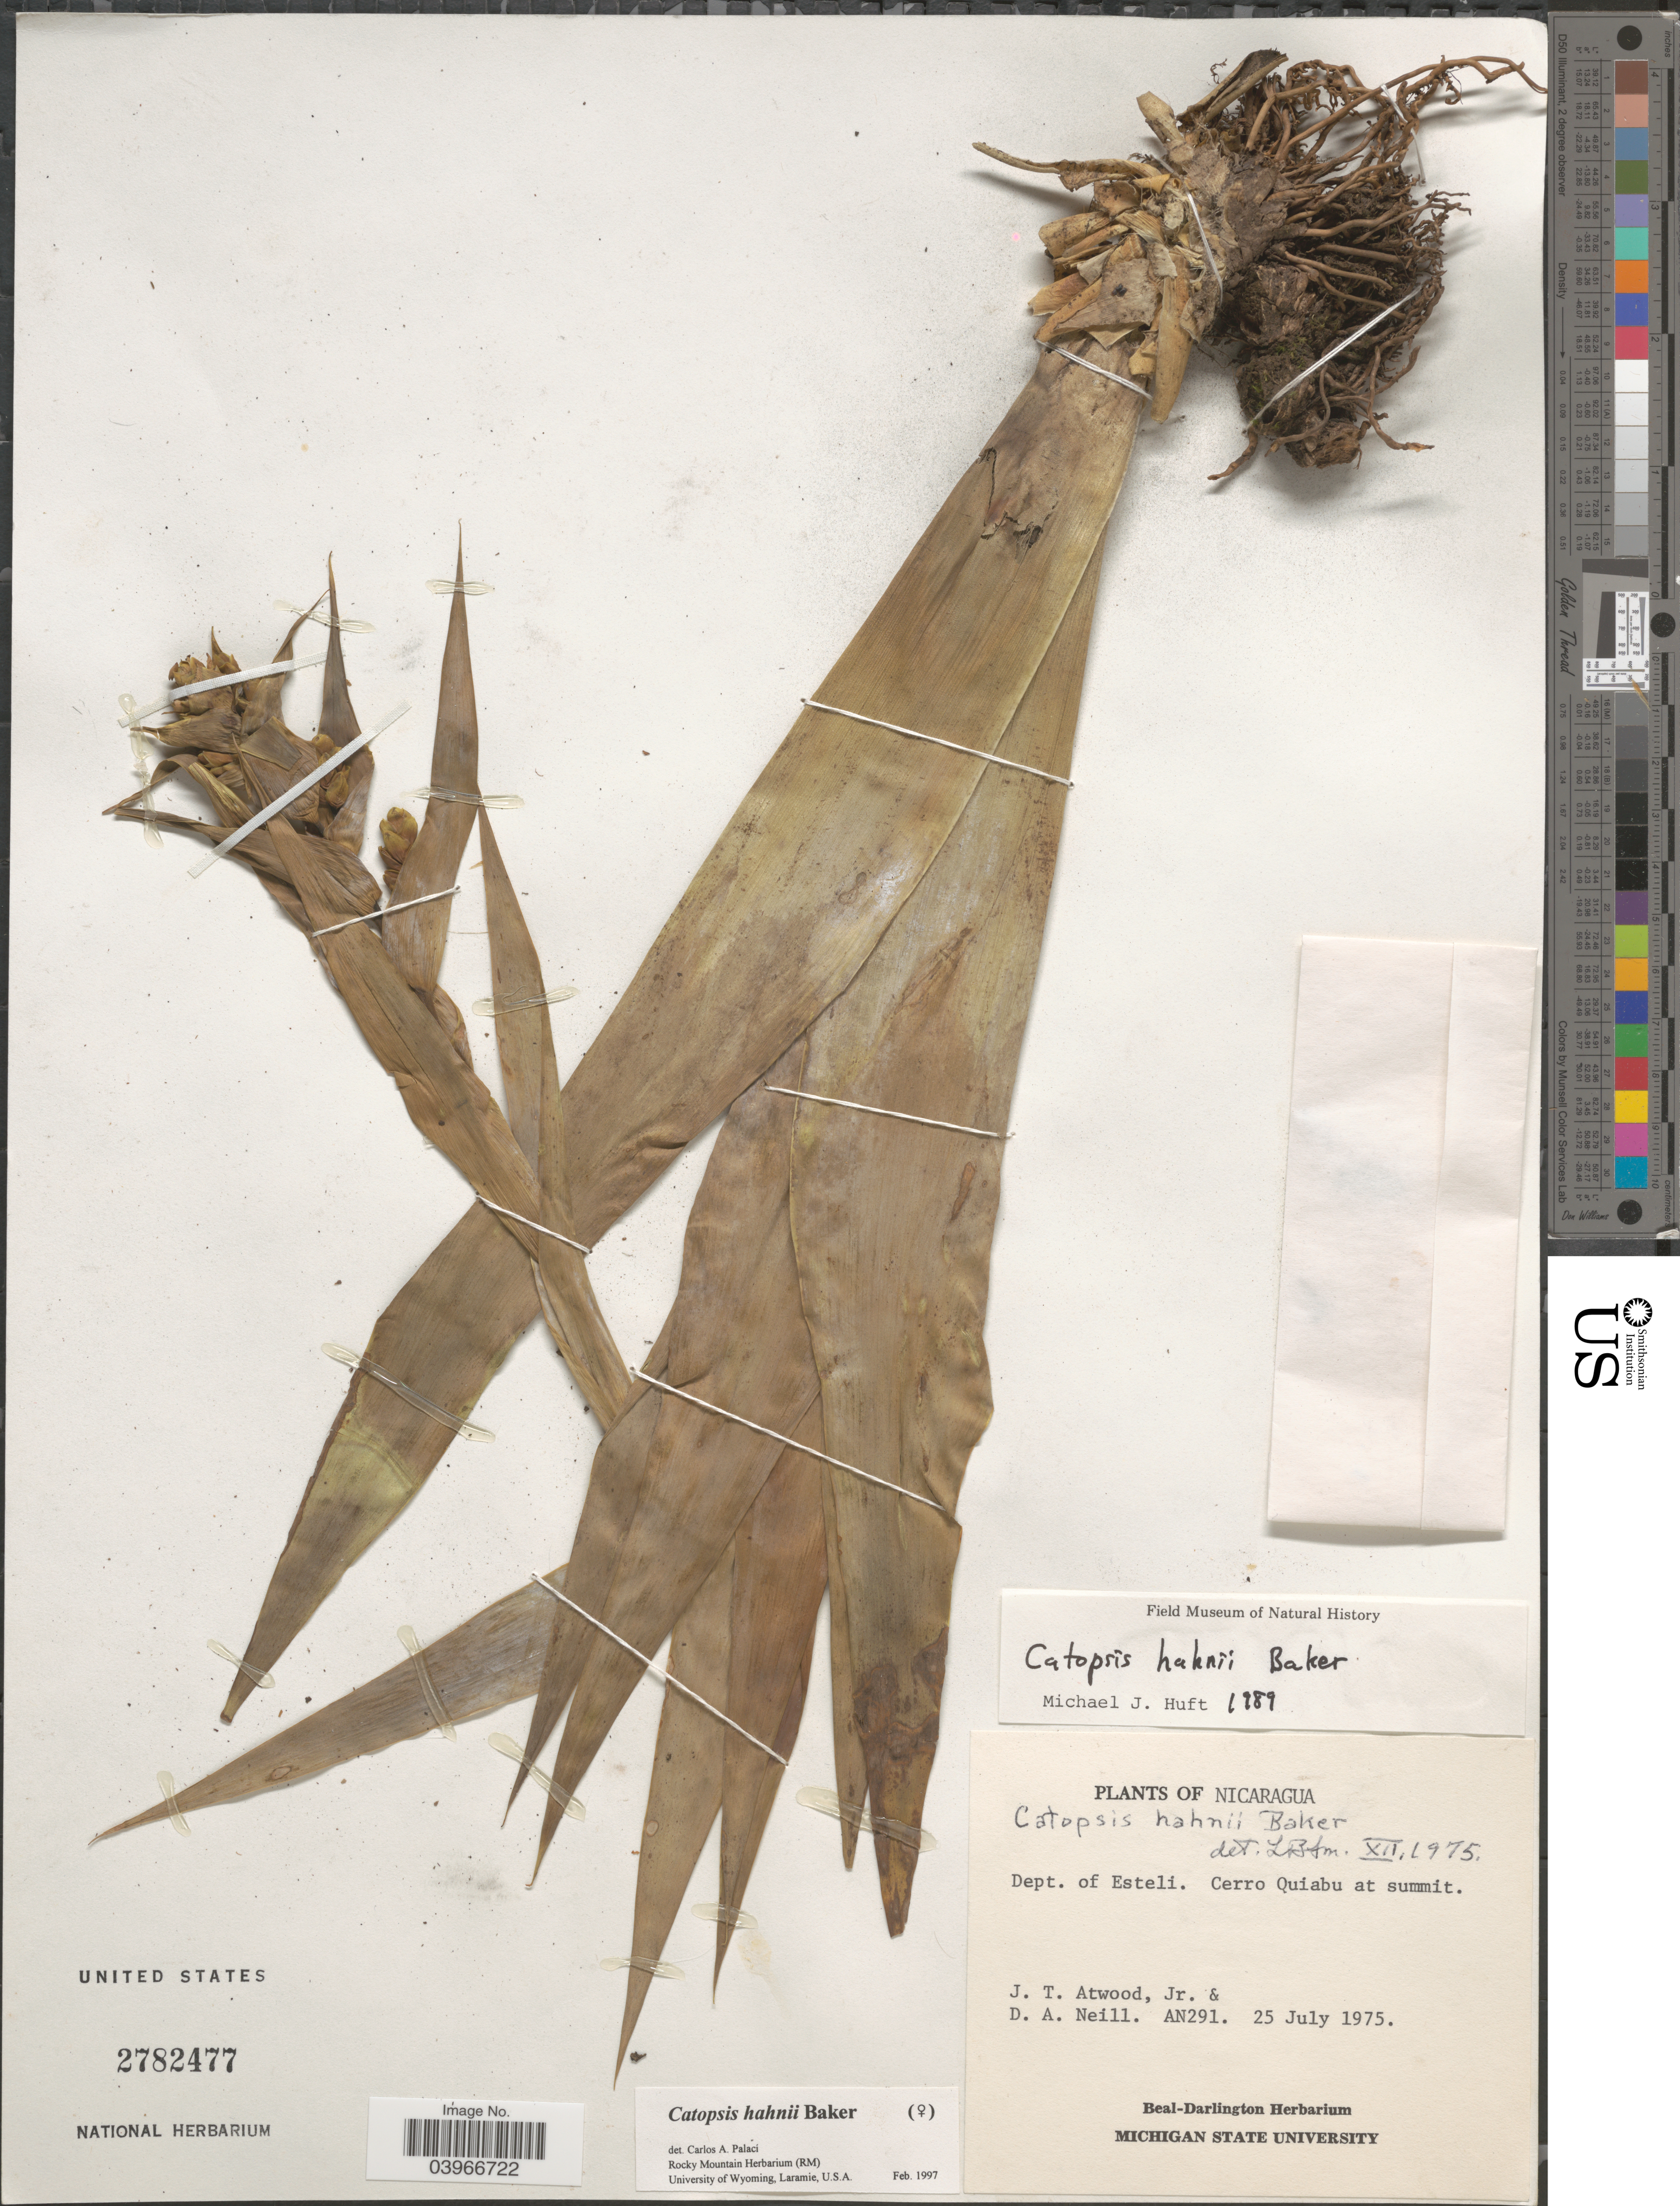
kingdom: Plantae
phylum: Tracheophyta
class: Liliopsida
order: Poales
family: Bromeliaceae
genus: Catopsis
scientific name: Catopsis hahnii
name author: Baker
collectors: J. Atwood & D. A. Neill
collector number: AN291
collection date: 1975-07-25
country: Nicaragua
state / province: Esteli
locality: Dept. of Esteli. Cerro Quiabu at summit.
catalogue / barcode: US 2782477